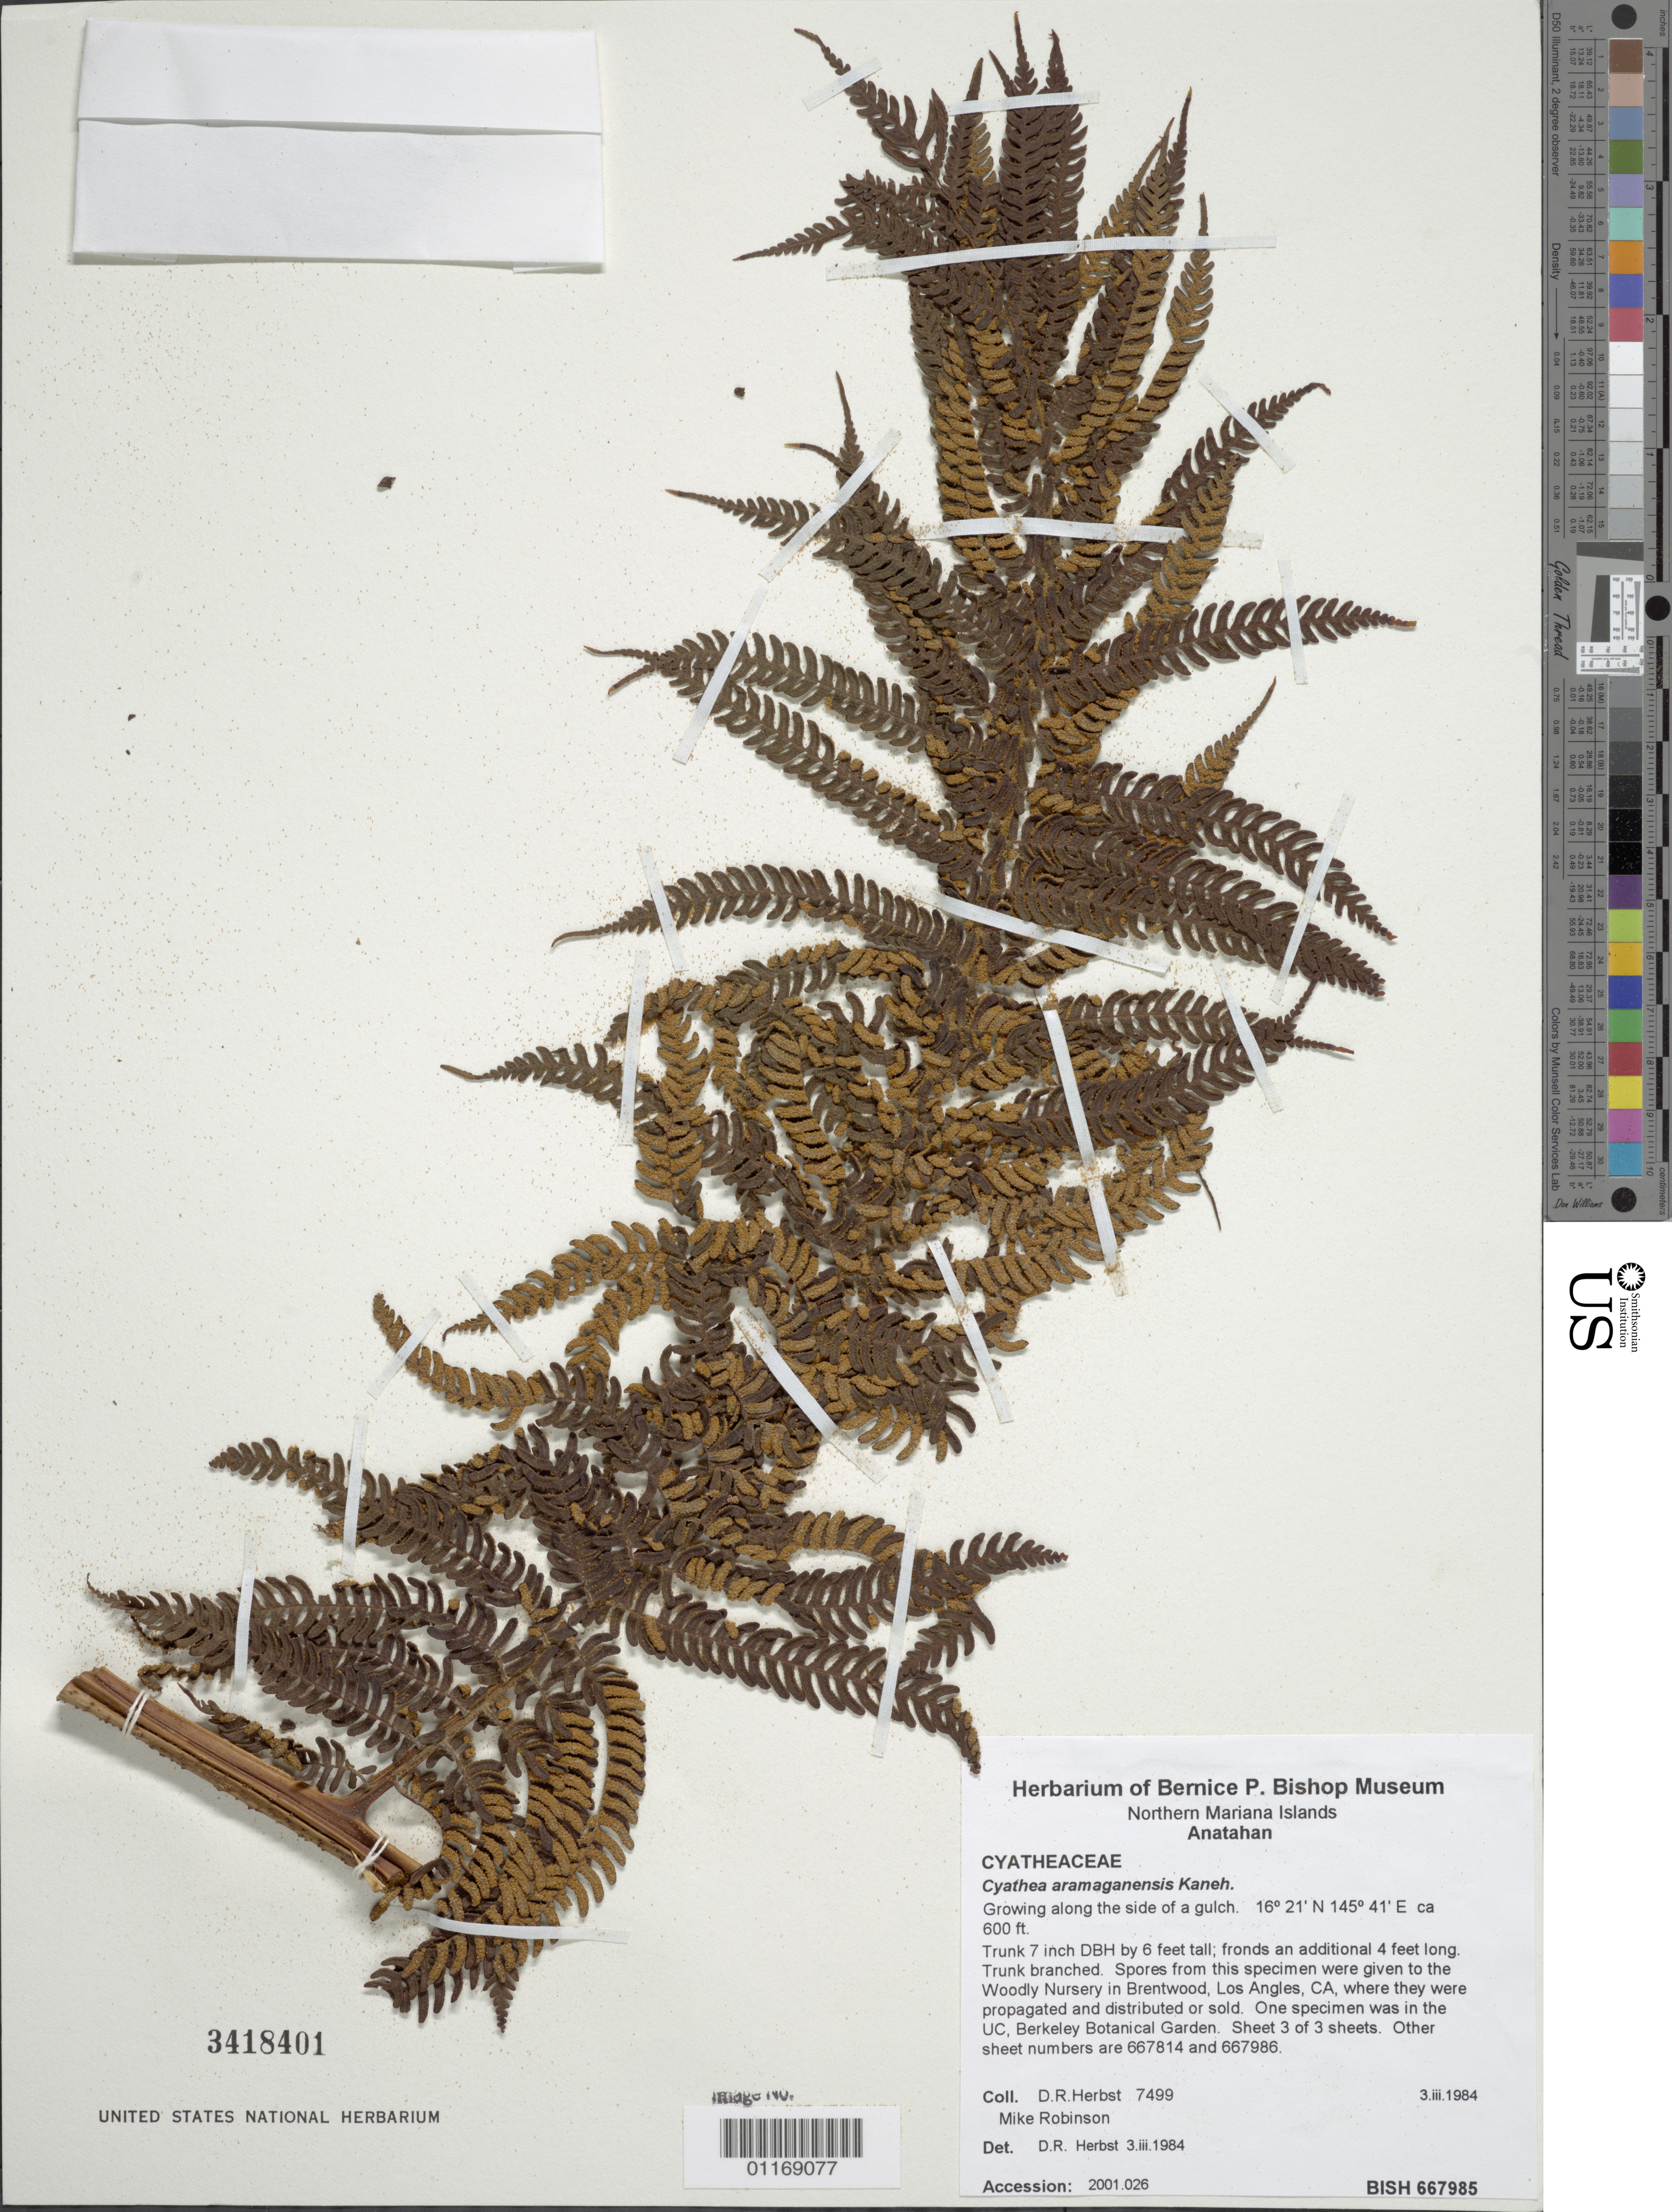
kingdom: Plantae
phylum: Tracheophyta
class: Polypodiopsida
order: Cyatheales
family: Cyatheaceae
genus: Sphaeropteris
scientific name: Sphaeropteris aramaganensis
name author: (Kaneh.) R.M. Tryon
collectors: D. R. Herbst & M. Robinson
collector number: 7499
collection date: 1984-03-03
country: Northern Mariana Islands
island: Anatahan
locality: Anatahan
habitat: Growing along the side of a gulch.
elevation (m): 183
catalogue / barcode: US 3418401